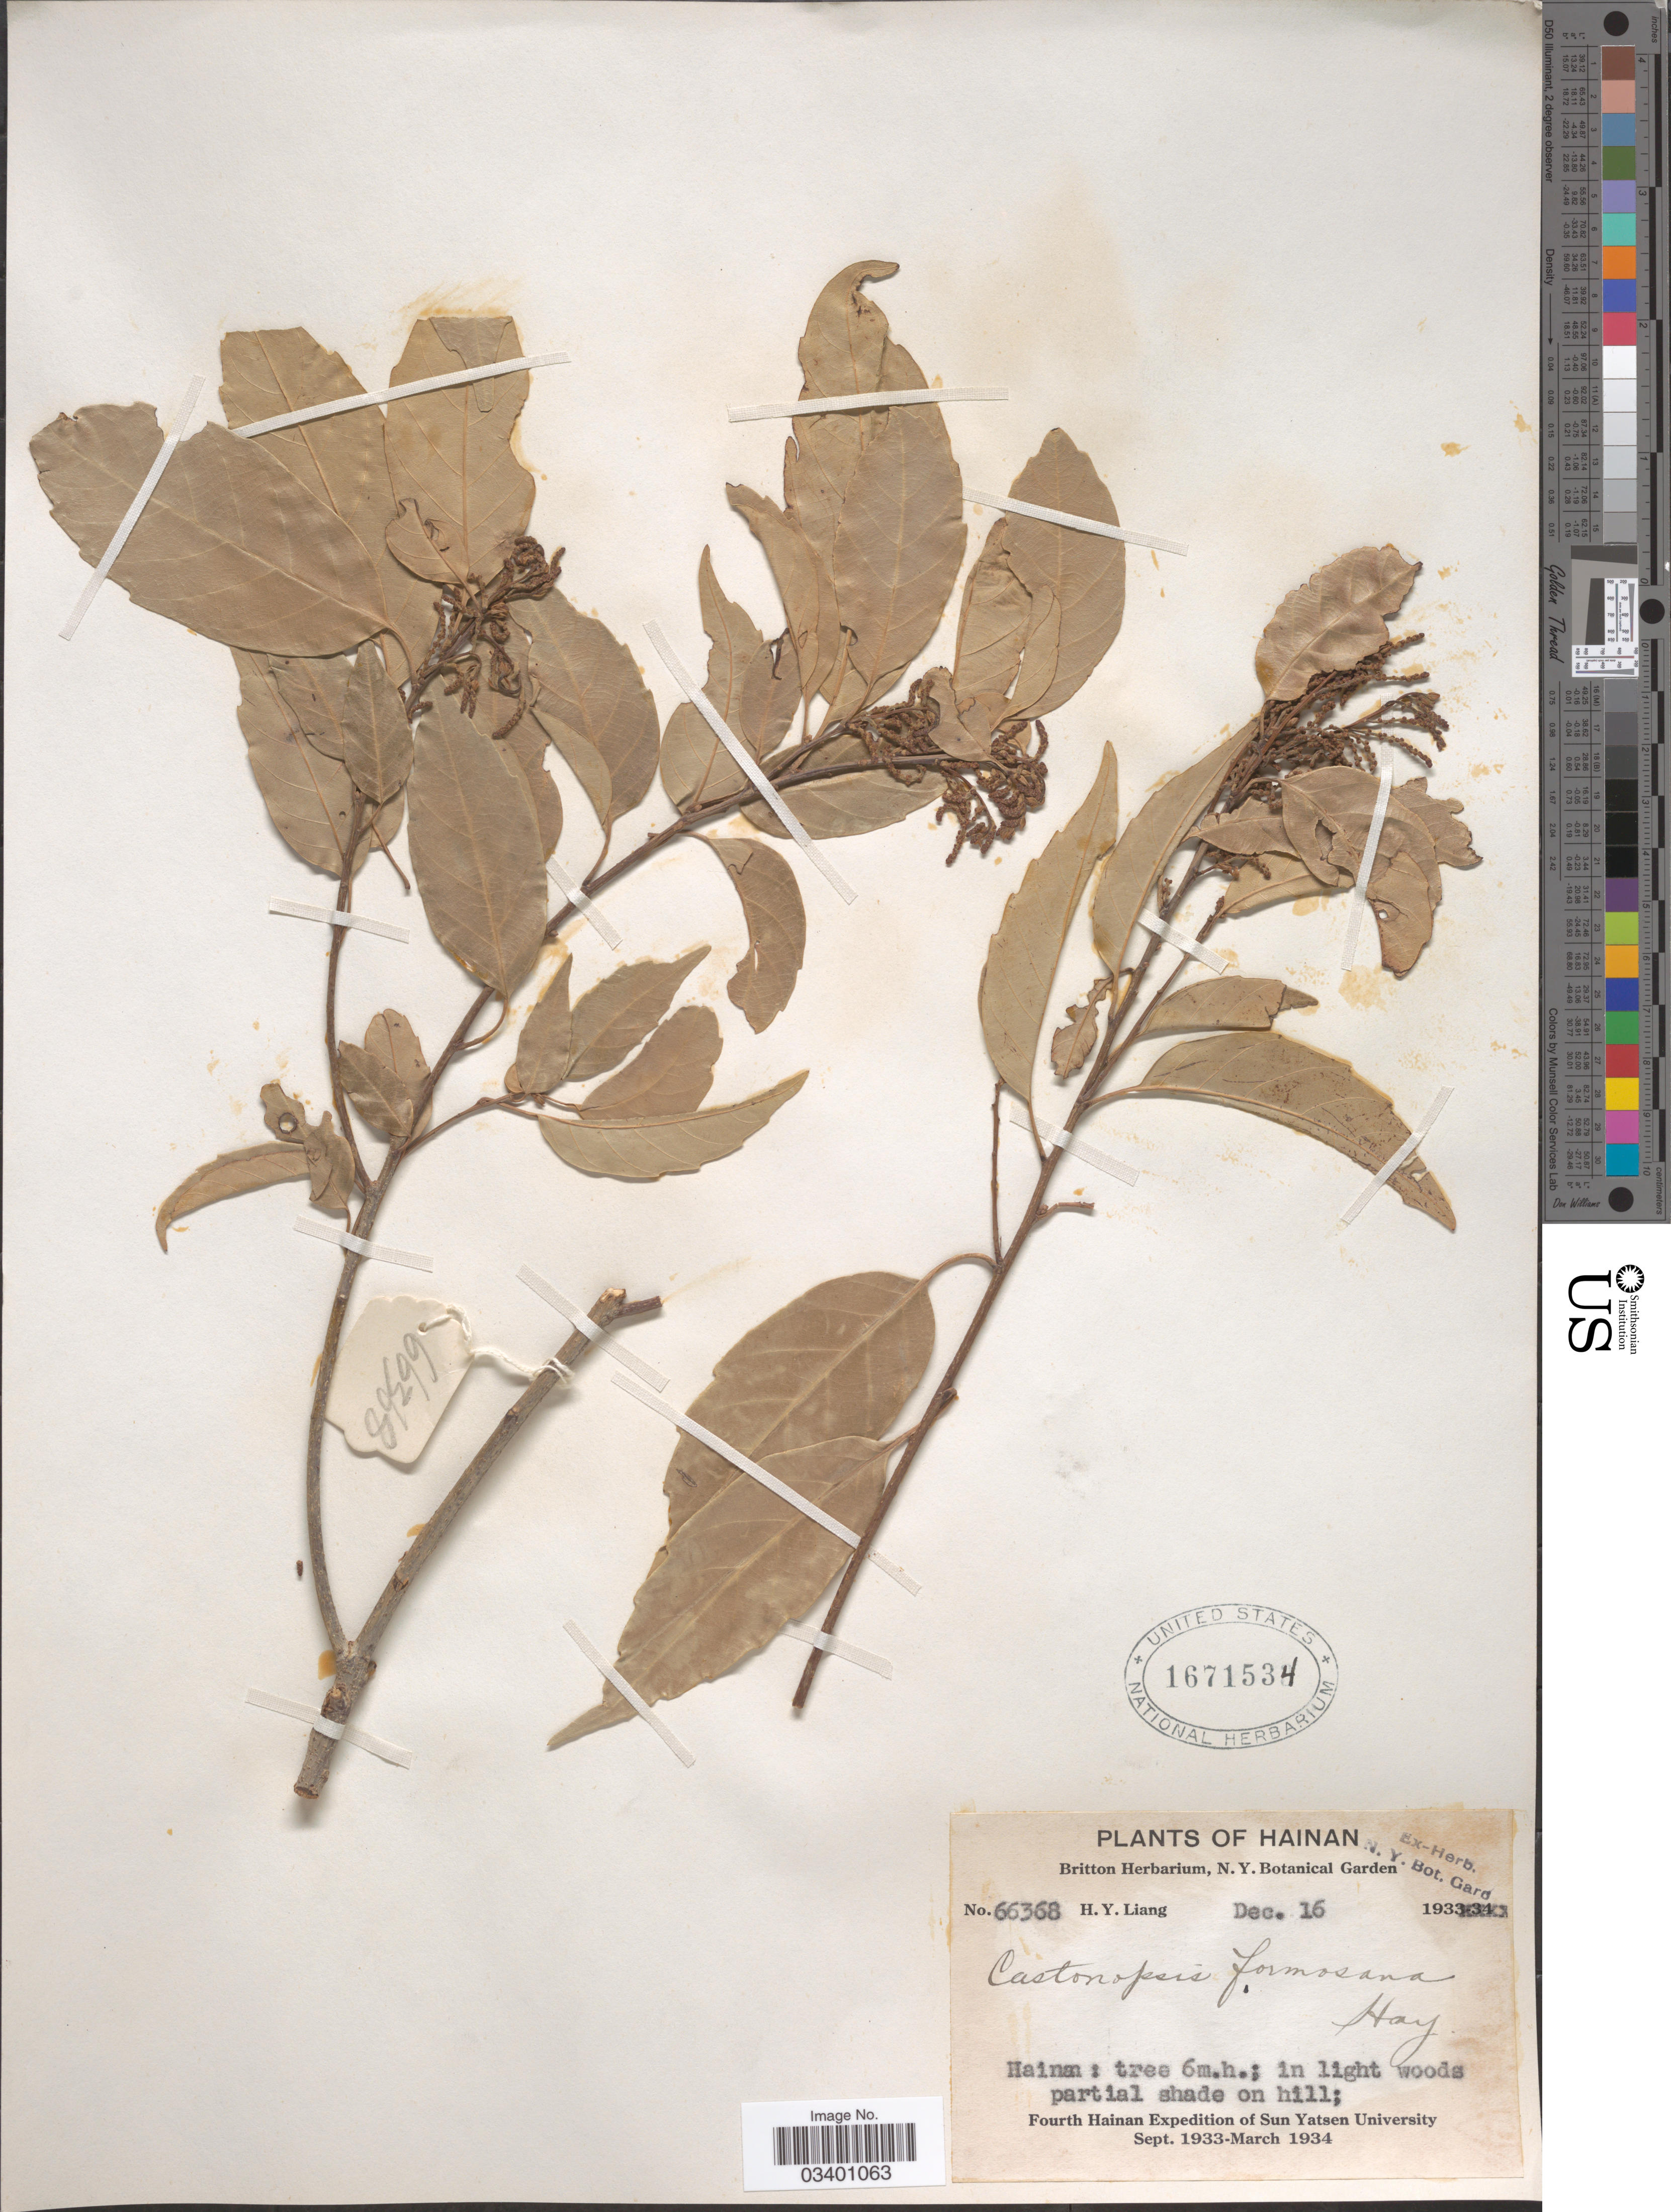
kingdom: Plantae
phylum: Tracheophyta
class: Magnoliopsida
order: Fagales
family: Fagaceae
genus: Castanopsis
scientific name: Castanopsis formosana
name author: (Skan) Hayata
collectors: H. Y. Liang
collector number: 66368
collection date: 1933-12-16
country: China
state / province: Hainan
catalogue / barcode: US 1671534